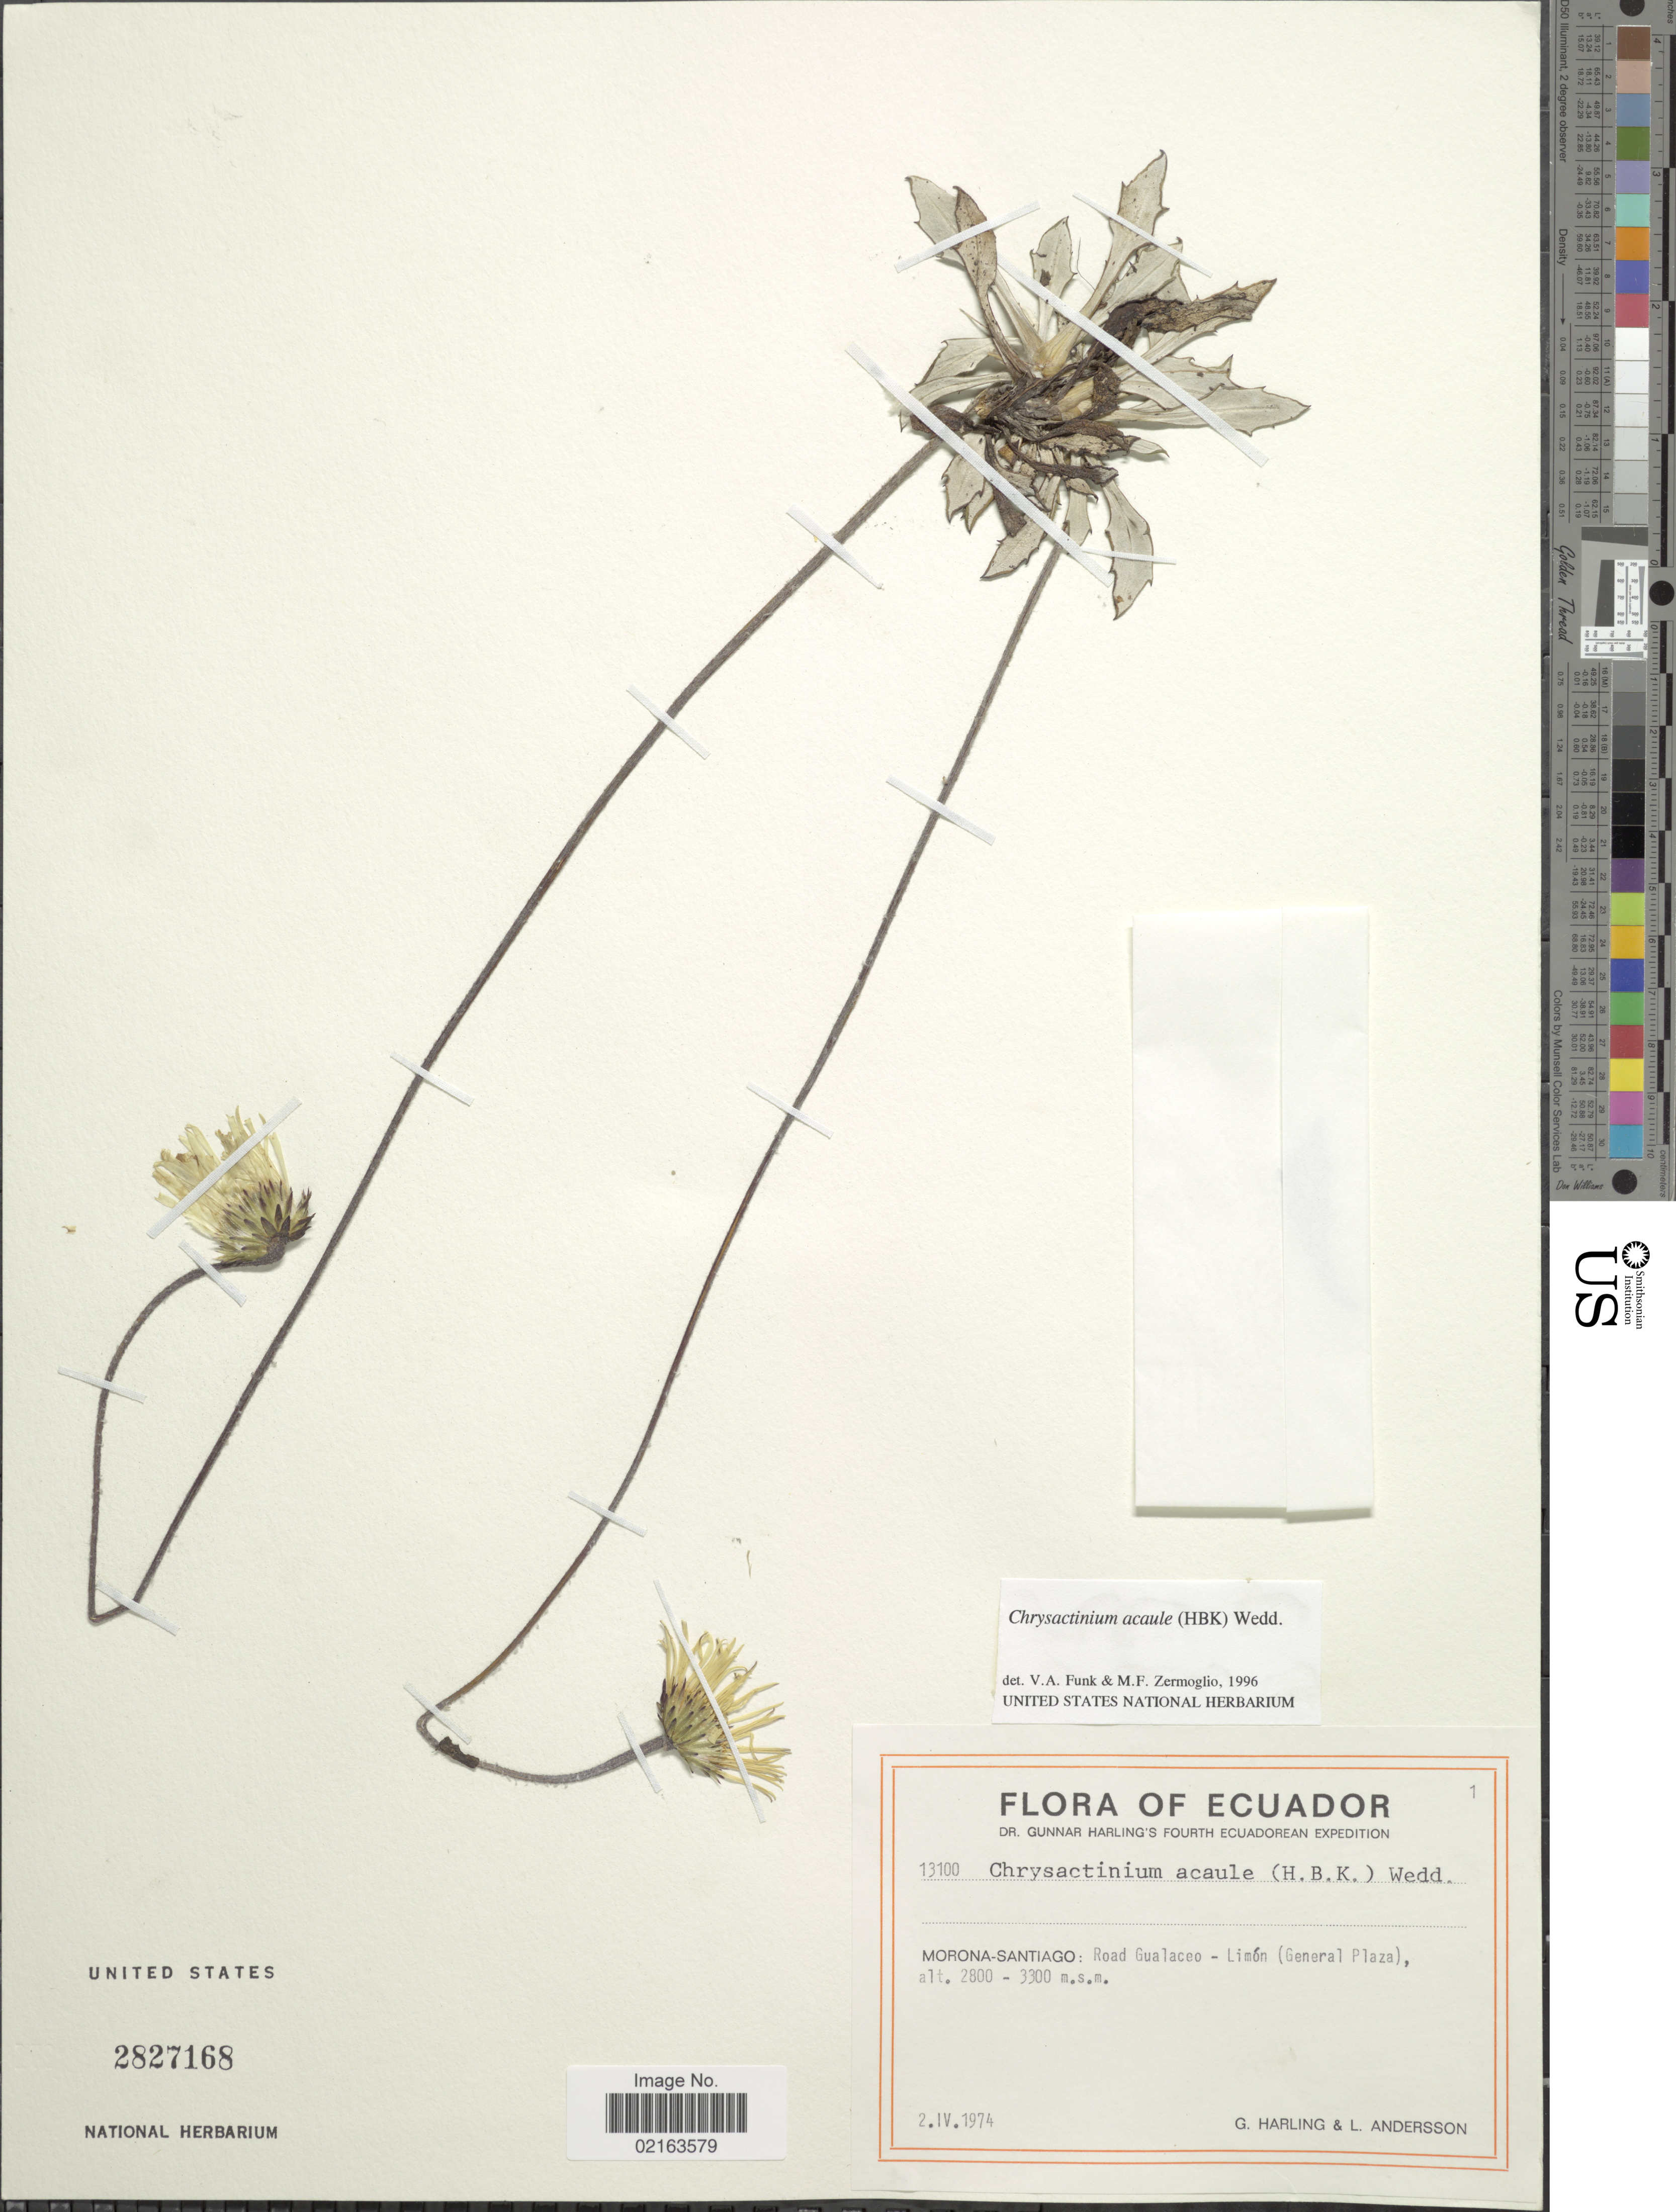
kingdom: Plantae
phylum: Tracheophyta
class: Magnoliopsida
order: Asterales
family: Asteraceae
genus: Chrysactinium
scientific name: Chrysactinium acaule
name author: (Kunth) Wedd.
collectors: G. Harling & L. Andersson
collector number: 13100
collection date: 1974-04-02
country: Ecuador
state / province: Morona-Santiago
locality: Morona-Santiago: Road Gualaceo-Limón (General Plaza)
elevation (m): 2800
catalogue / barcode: US 2827168